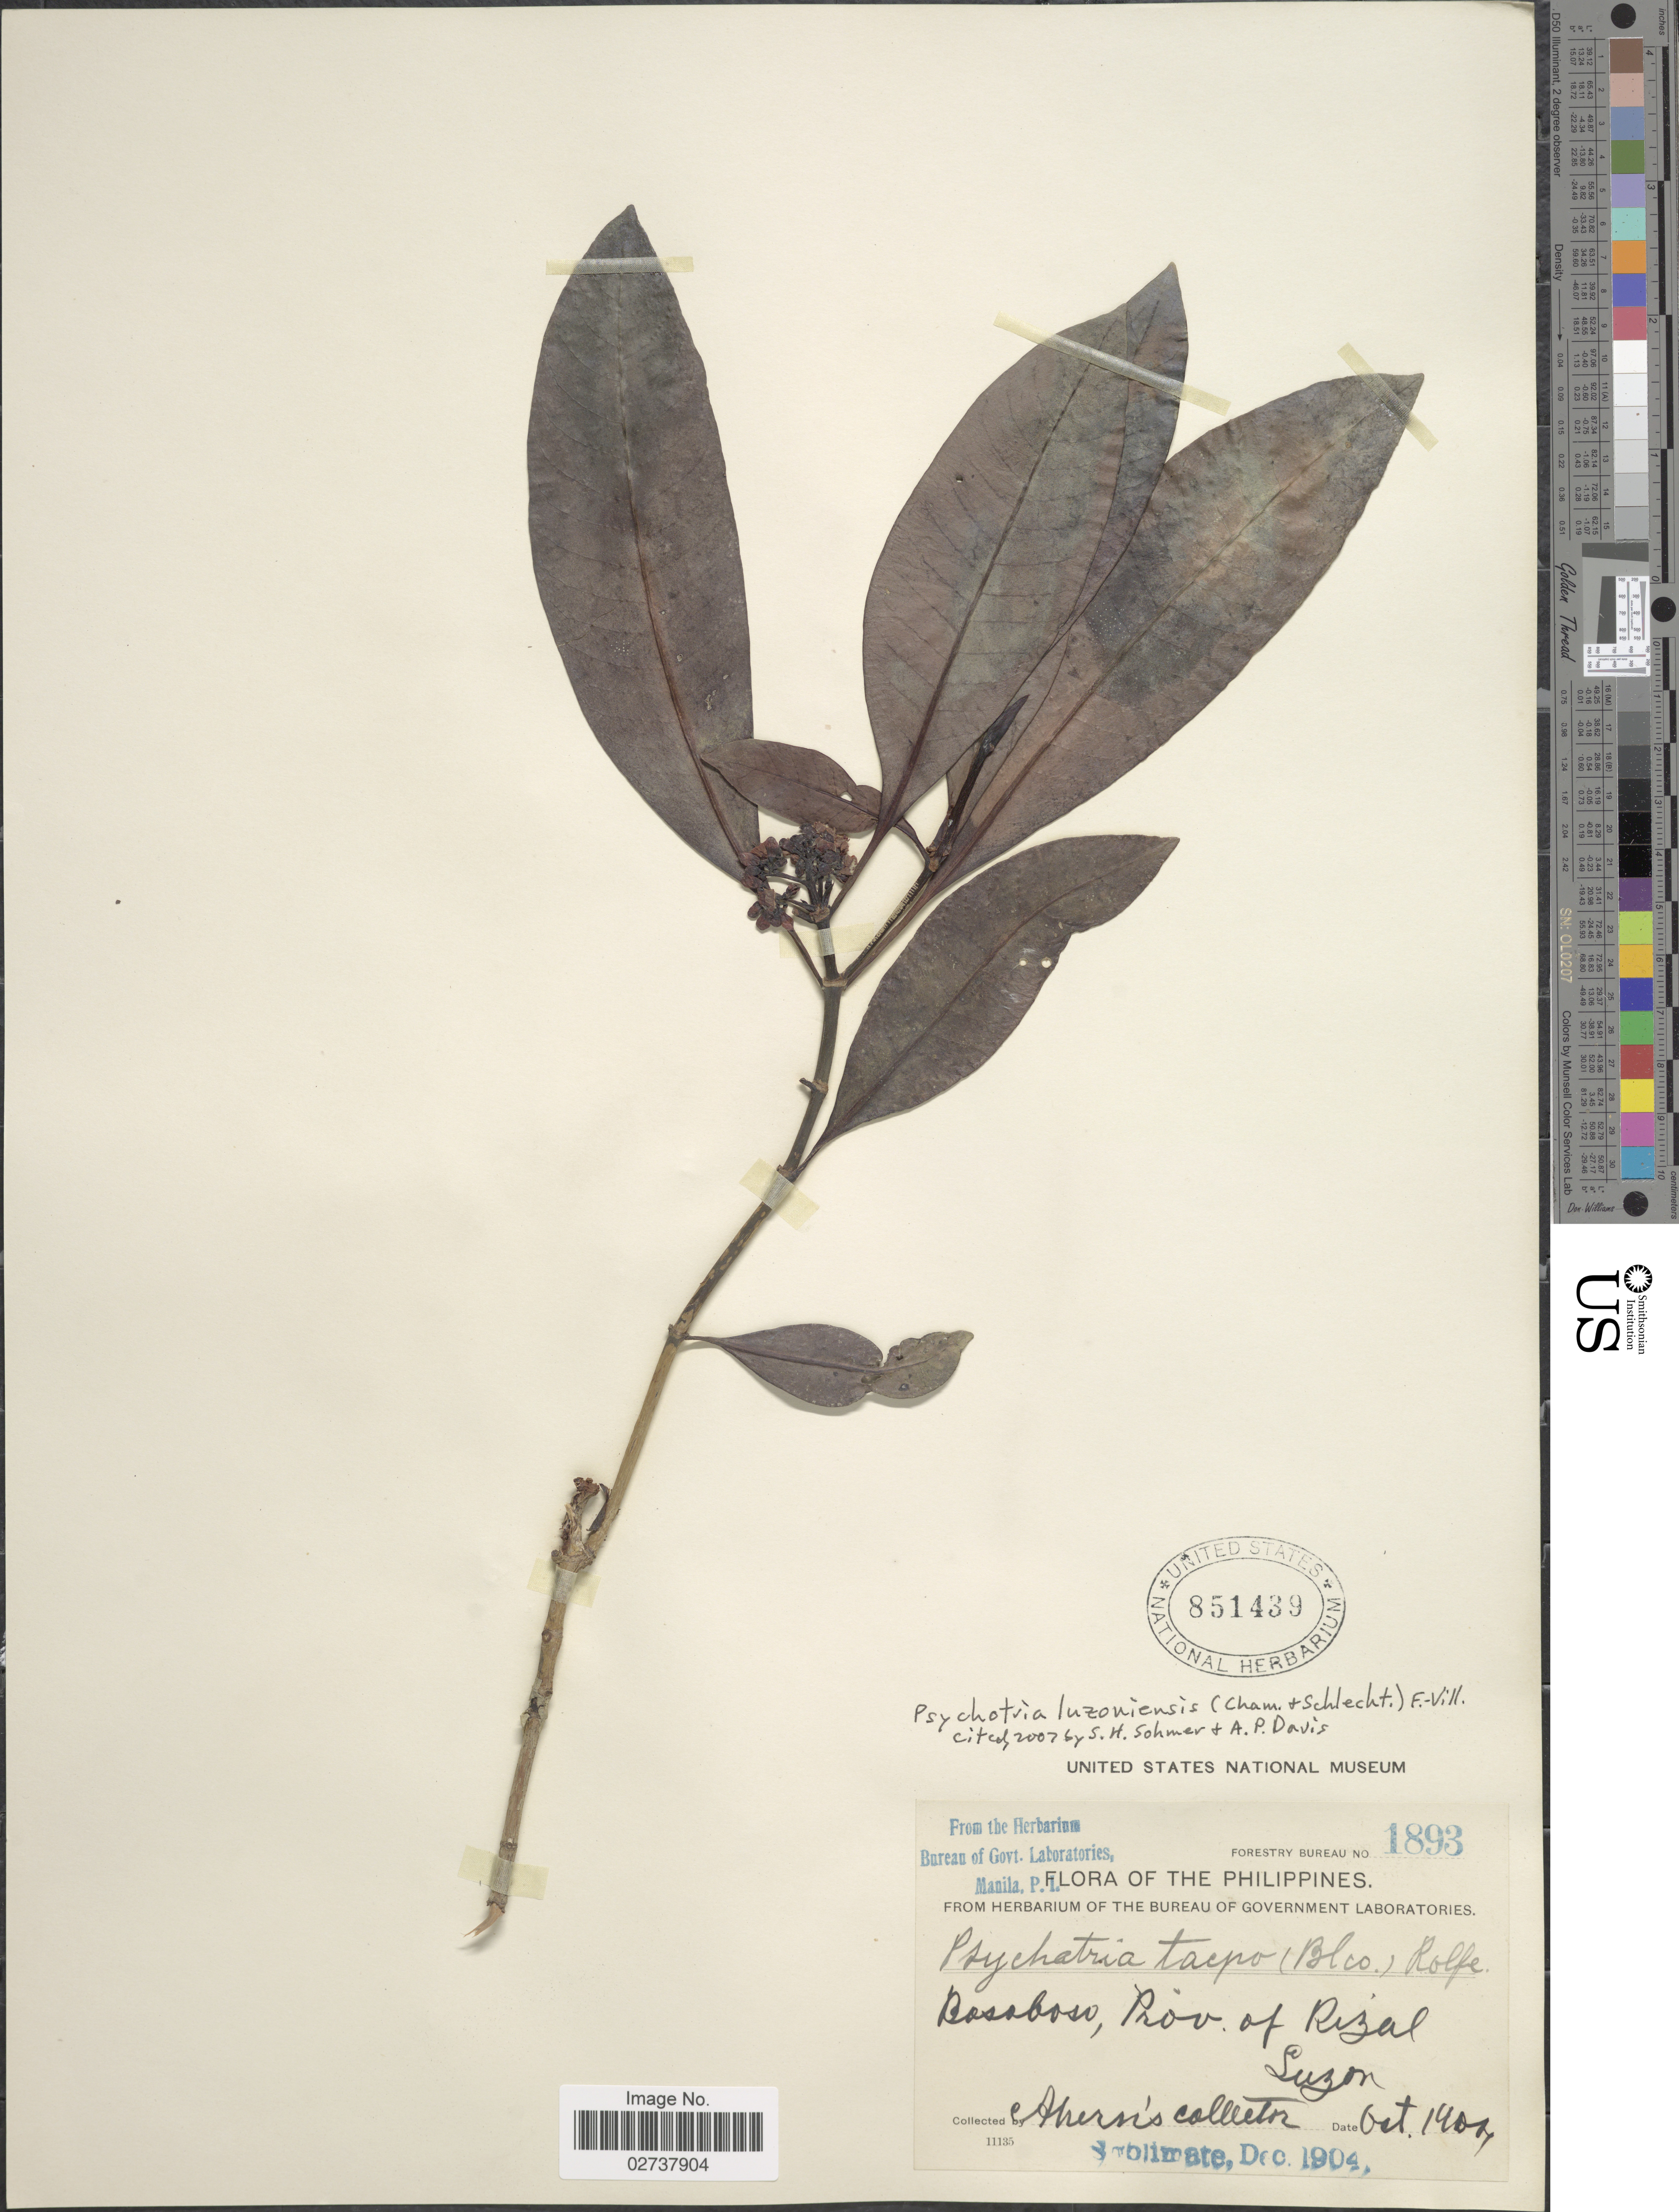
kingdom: Plantae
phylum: Tracheophyta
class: Magnoliopsida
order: Gentianales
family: Rubiaceae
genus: Psychotria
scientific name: Psychotria luzoniensis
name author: (Cham. & Schltdl.) Fern.-Vill.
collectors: Ahern's collector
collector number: Forestry Bureau 1893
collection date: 1904-10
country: Philippines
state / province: Calabarzon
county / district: Rizal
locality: Bosoboso, Rizal Prov., Luzon. City of Antipolo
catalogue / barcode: US 851439